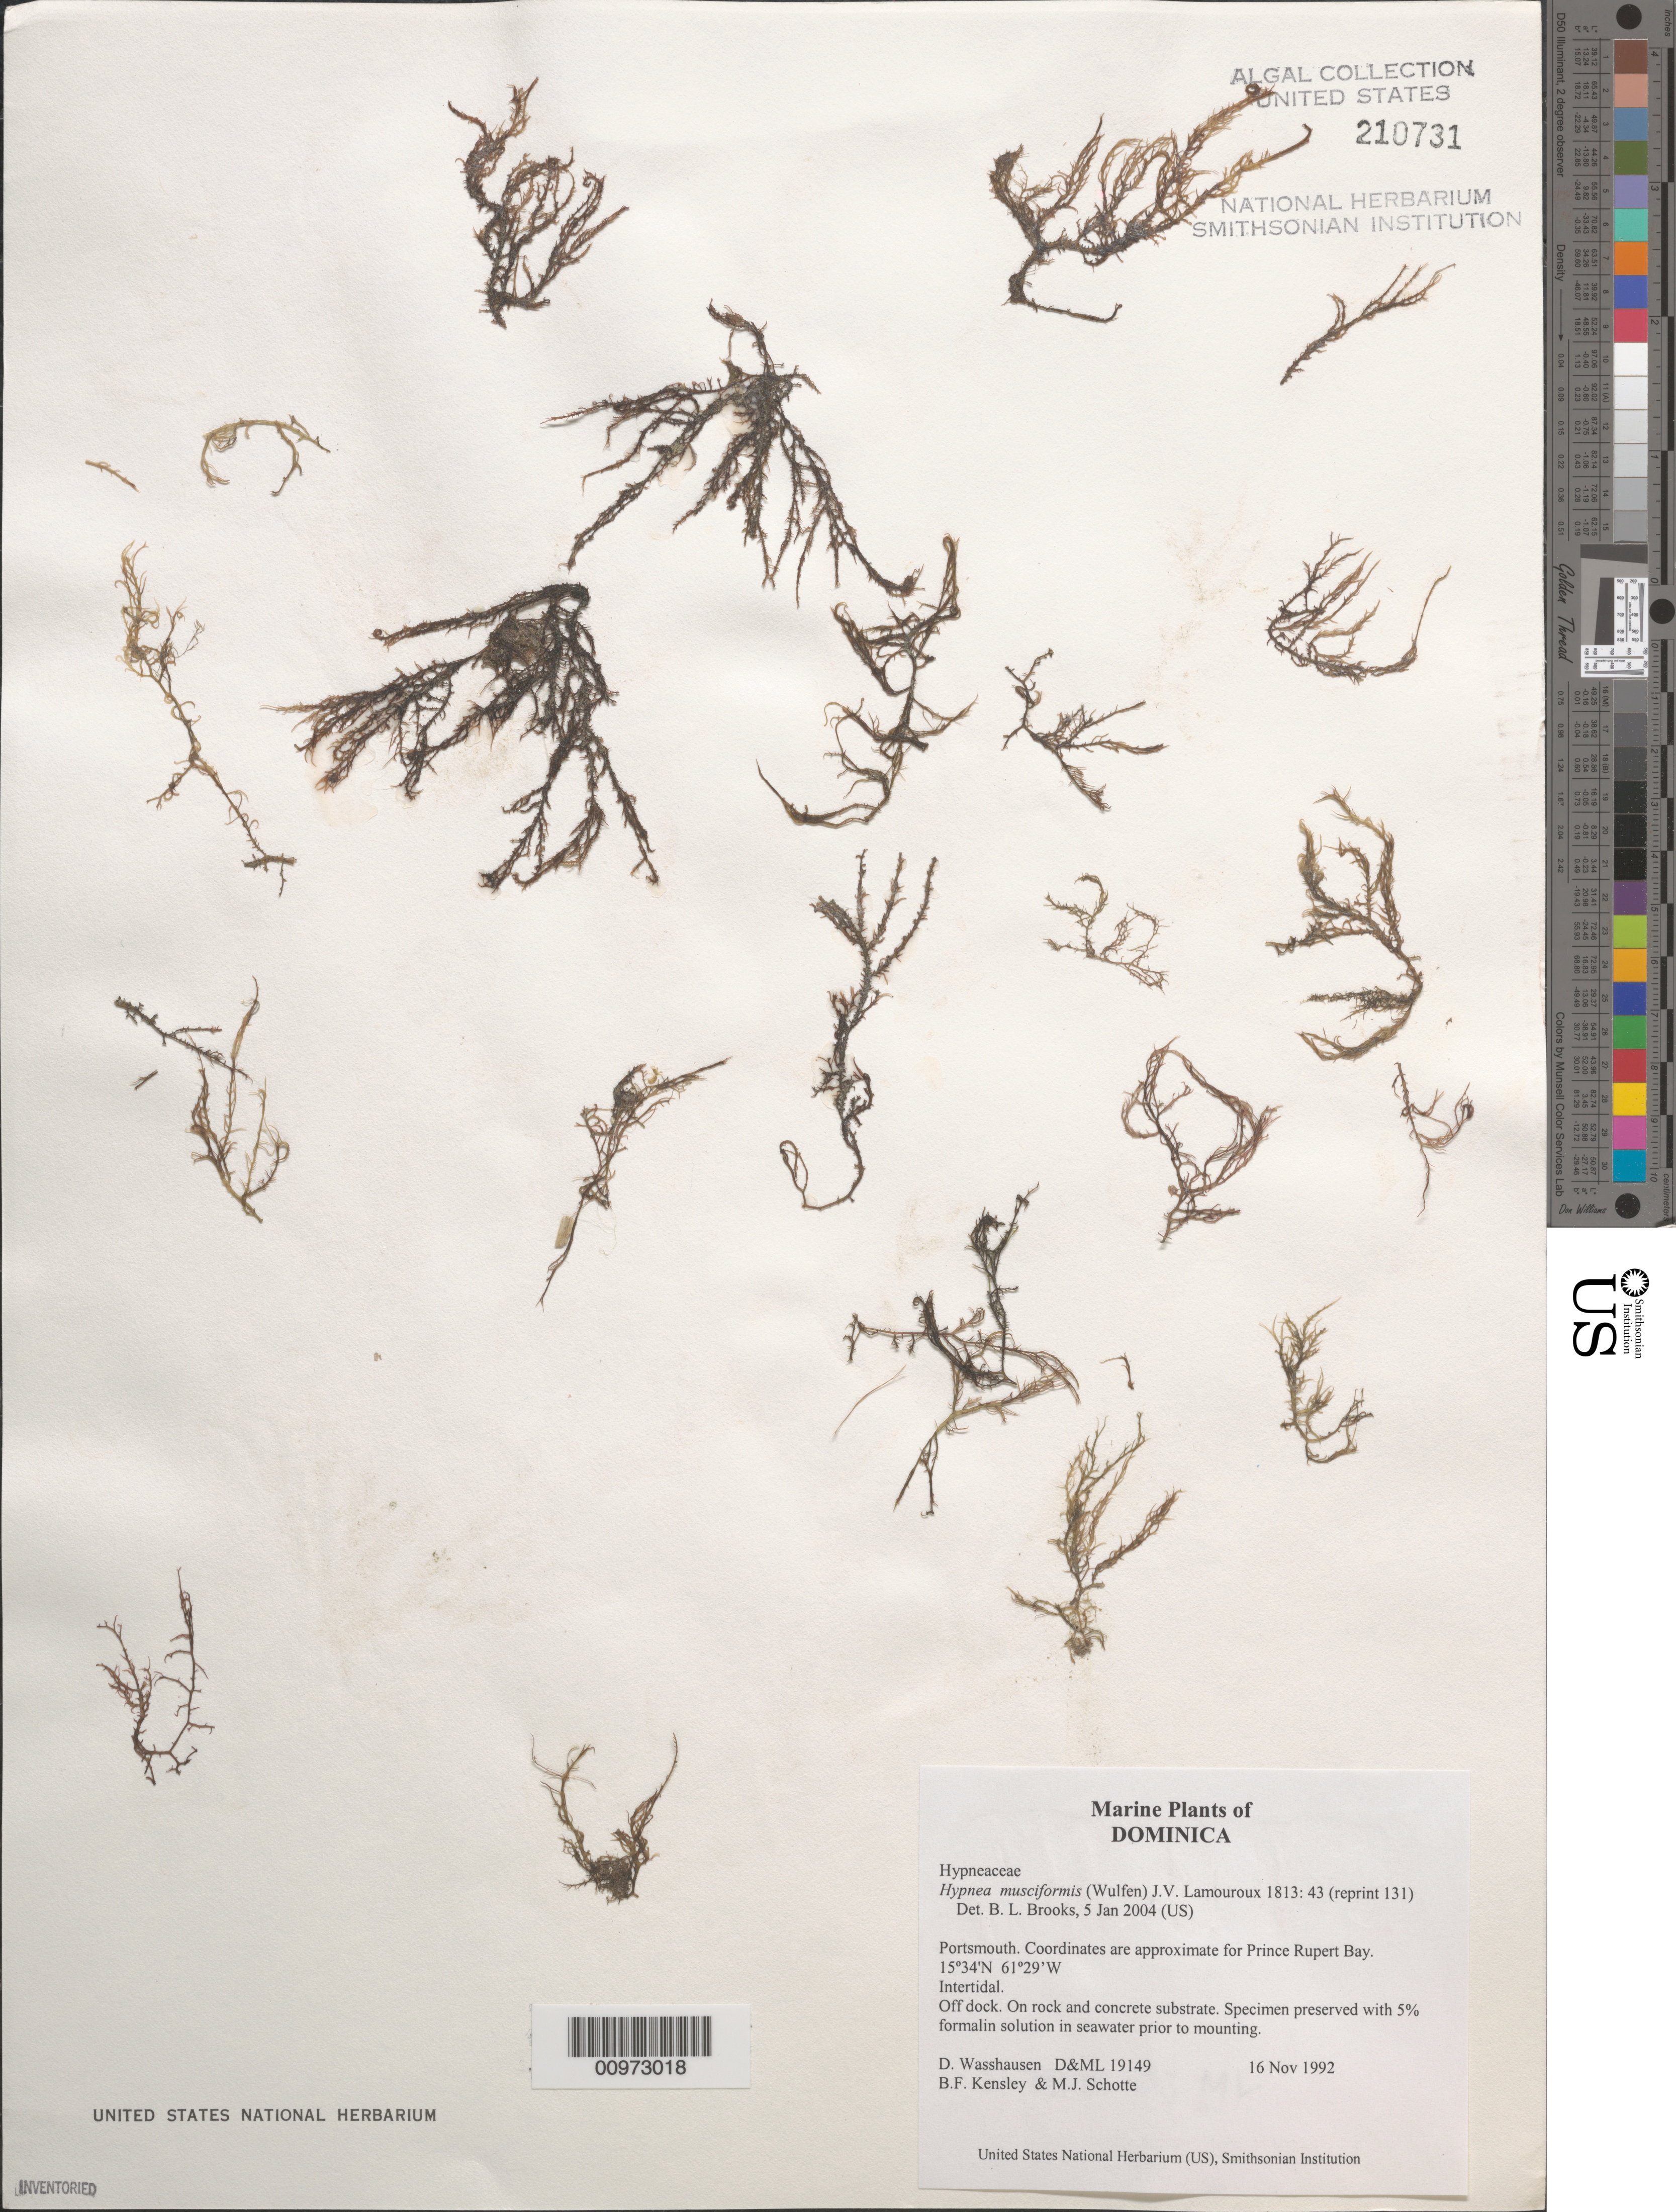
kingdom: Plantae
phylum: Rhodophyta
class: Florideophyceae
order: Gigartinales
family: Cystocloniaceae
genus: Hypnea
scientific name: Hypnea musciformis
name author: (Wulfen) J.V.Lamouroux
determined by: Brooks, B. L., (BOT), Smithsonian Institution - National Museum of Natural History (UNITED STATES)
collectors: D. C. Wasshausen, B. Kensley & M. Schotte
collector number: D&ML 19149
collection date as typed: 16 Nov 1992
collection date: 1992-11-16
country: Dominica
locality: Prince Rupert Bay, Portsmouth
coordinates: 15 34'N, 61 29'W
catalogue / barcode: US 210731